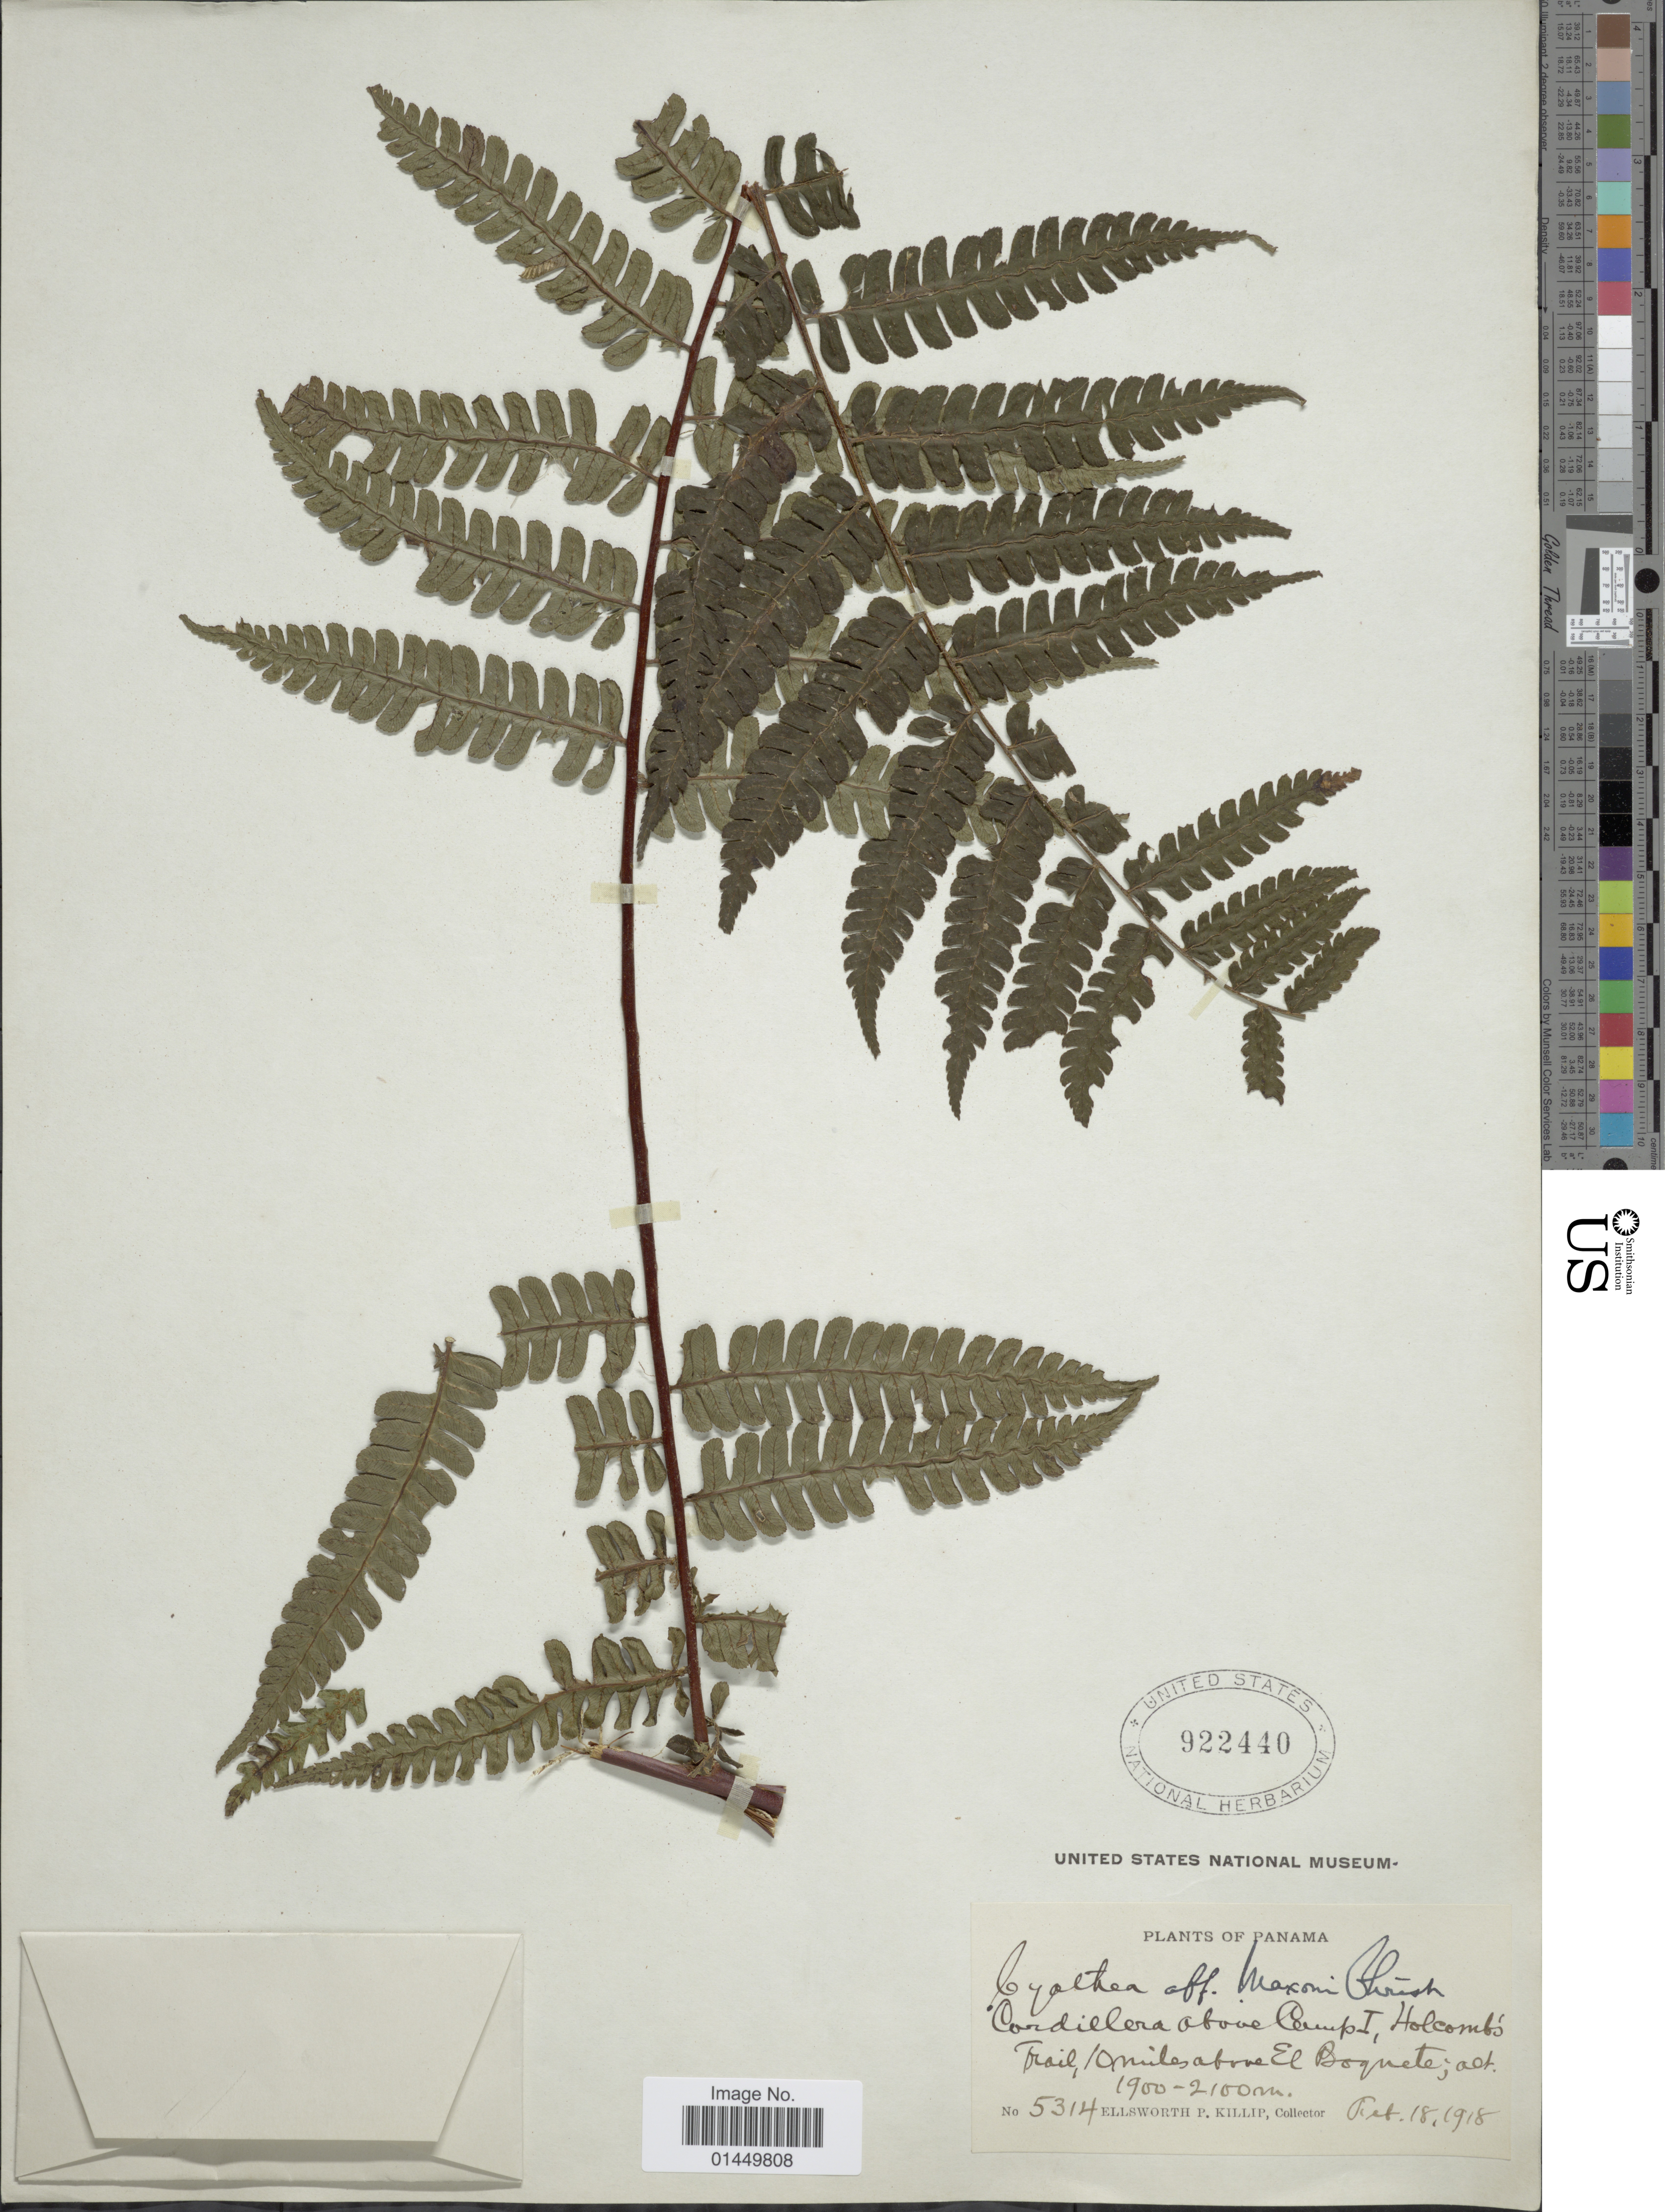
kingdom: Plantae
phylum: Tracheophyta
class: Polypodiopsida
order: Cyatheales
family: Cyatheaceae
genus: Cyathea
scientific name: Cyathea wendlandii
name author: (Mett. ex Kuhn) Domin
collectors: E. P. Killip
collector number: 5314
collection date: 1918-02-18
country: Panama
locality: Cordillera above Camp I, Holcomb's Trail, 10 miles above El Boquete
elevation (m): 1900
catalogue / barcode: US 922440